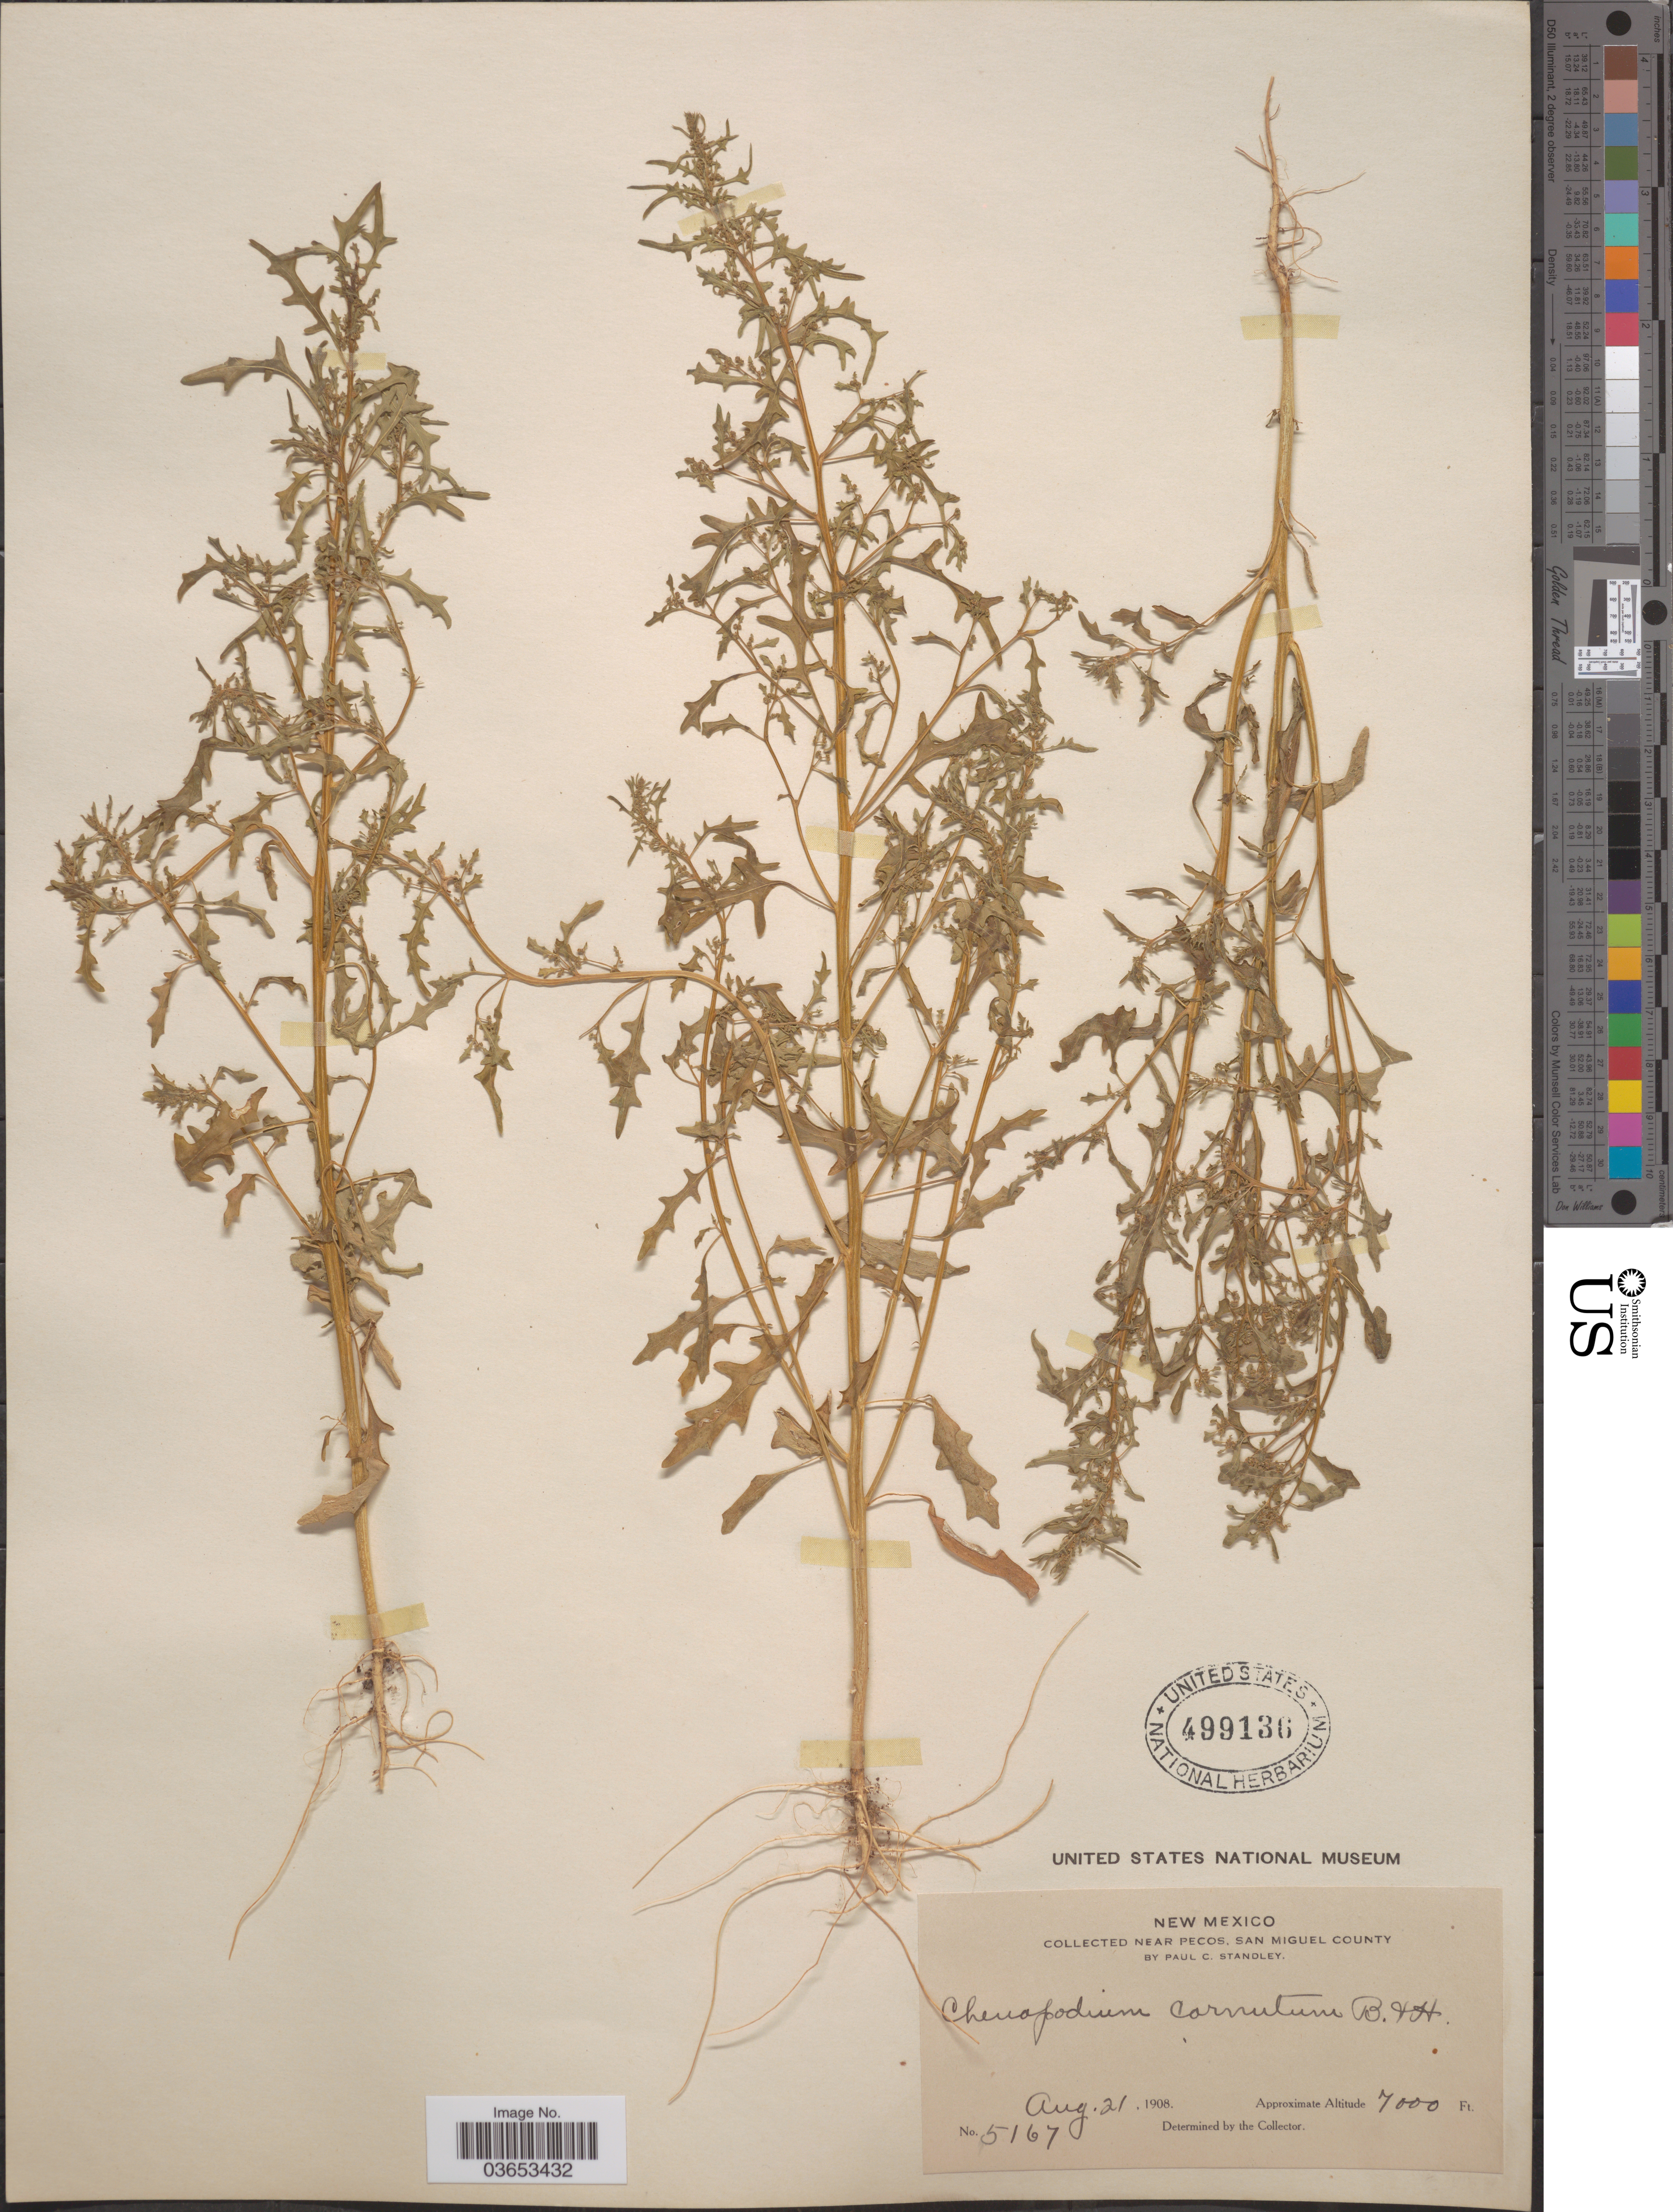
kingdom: Plantae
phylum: Tracheophyta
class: Magnoliopsida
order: Caryophyllales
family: Amaranthaceae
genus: Chenopodium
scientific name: Chenopodium incisum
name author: Poir.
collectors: P. C. Standley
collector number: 5167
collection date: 1908-08-21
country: United States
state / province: New Mexico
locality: Near Pecos, San Miguel County.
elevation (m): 2134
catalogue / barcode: US 499136